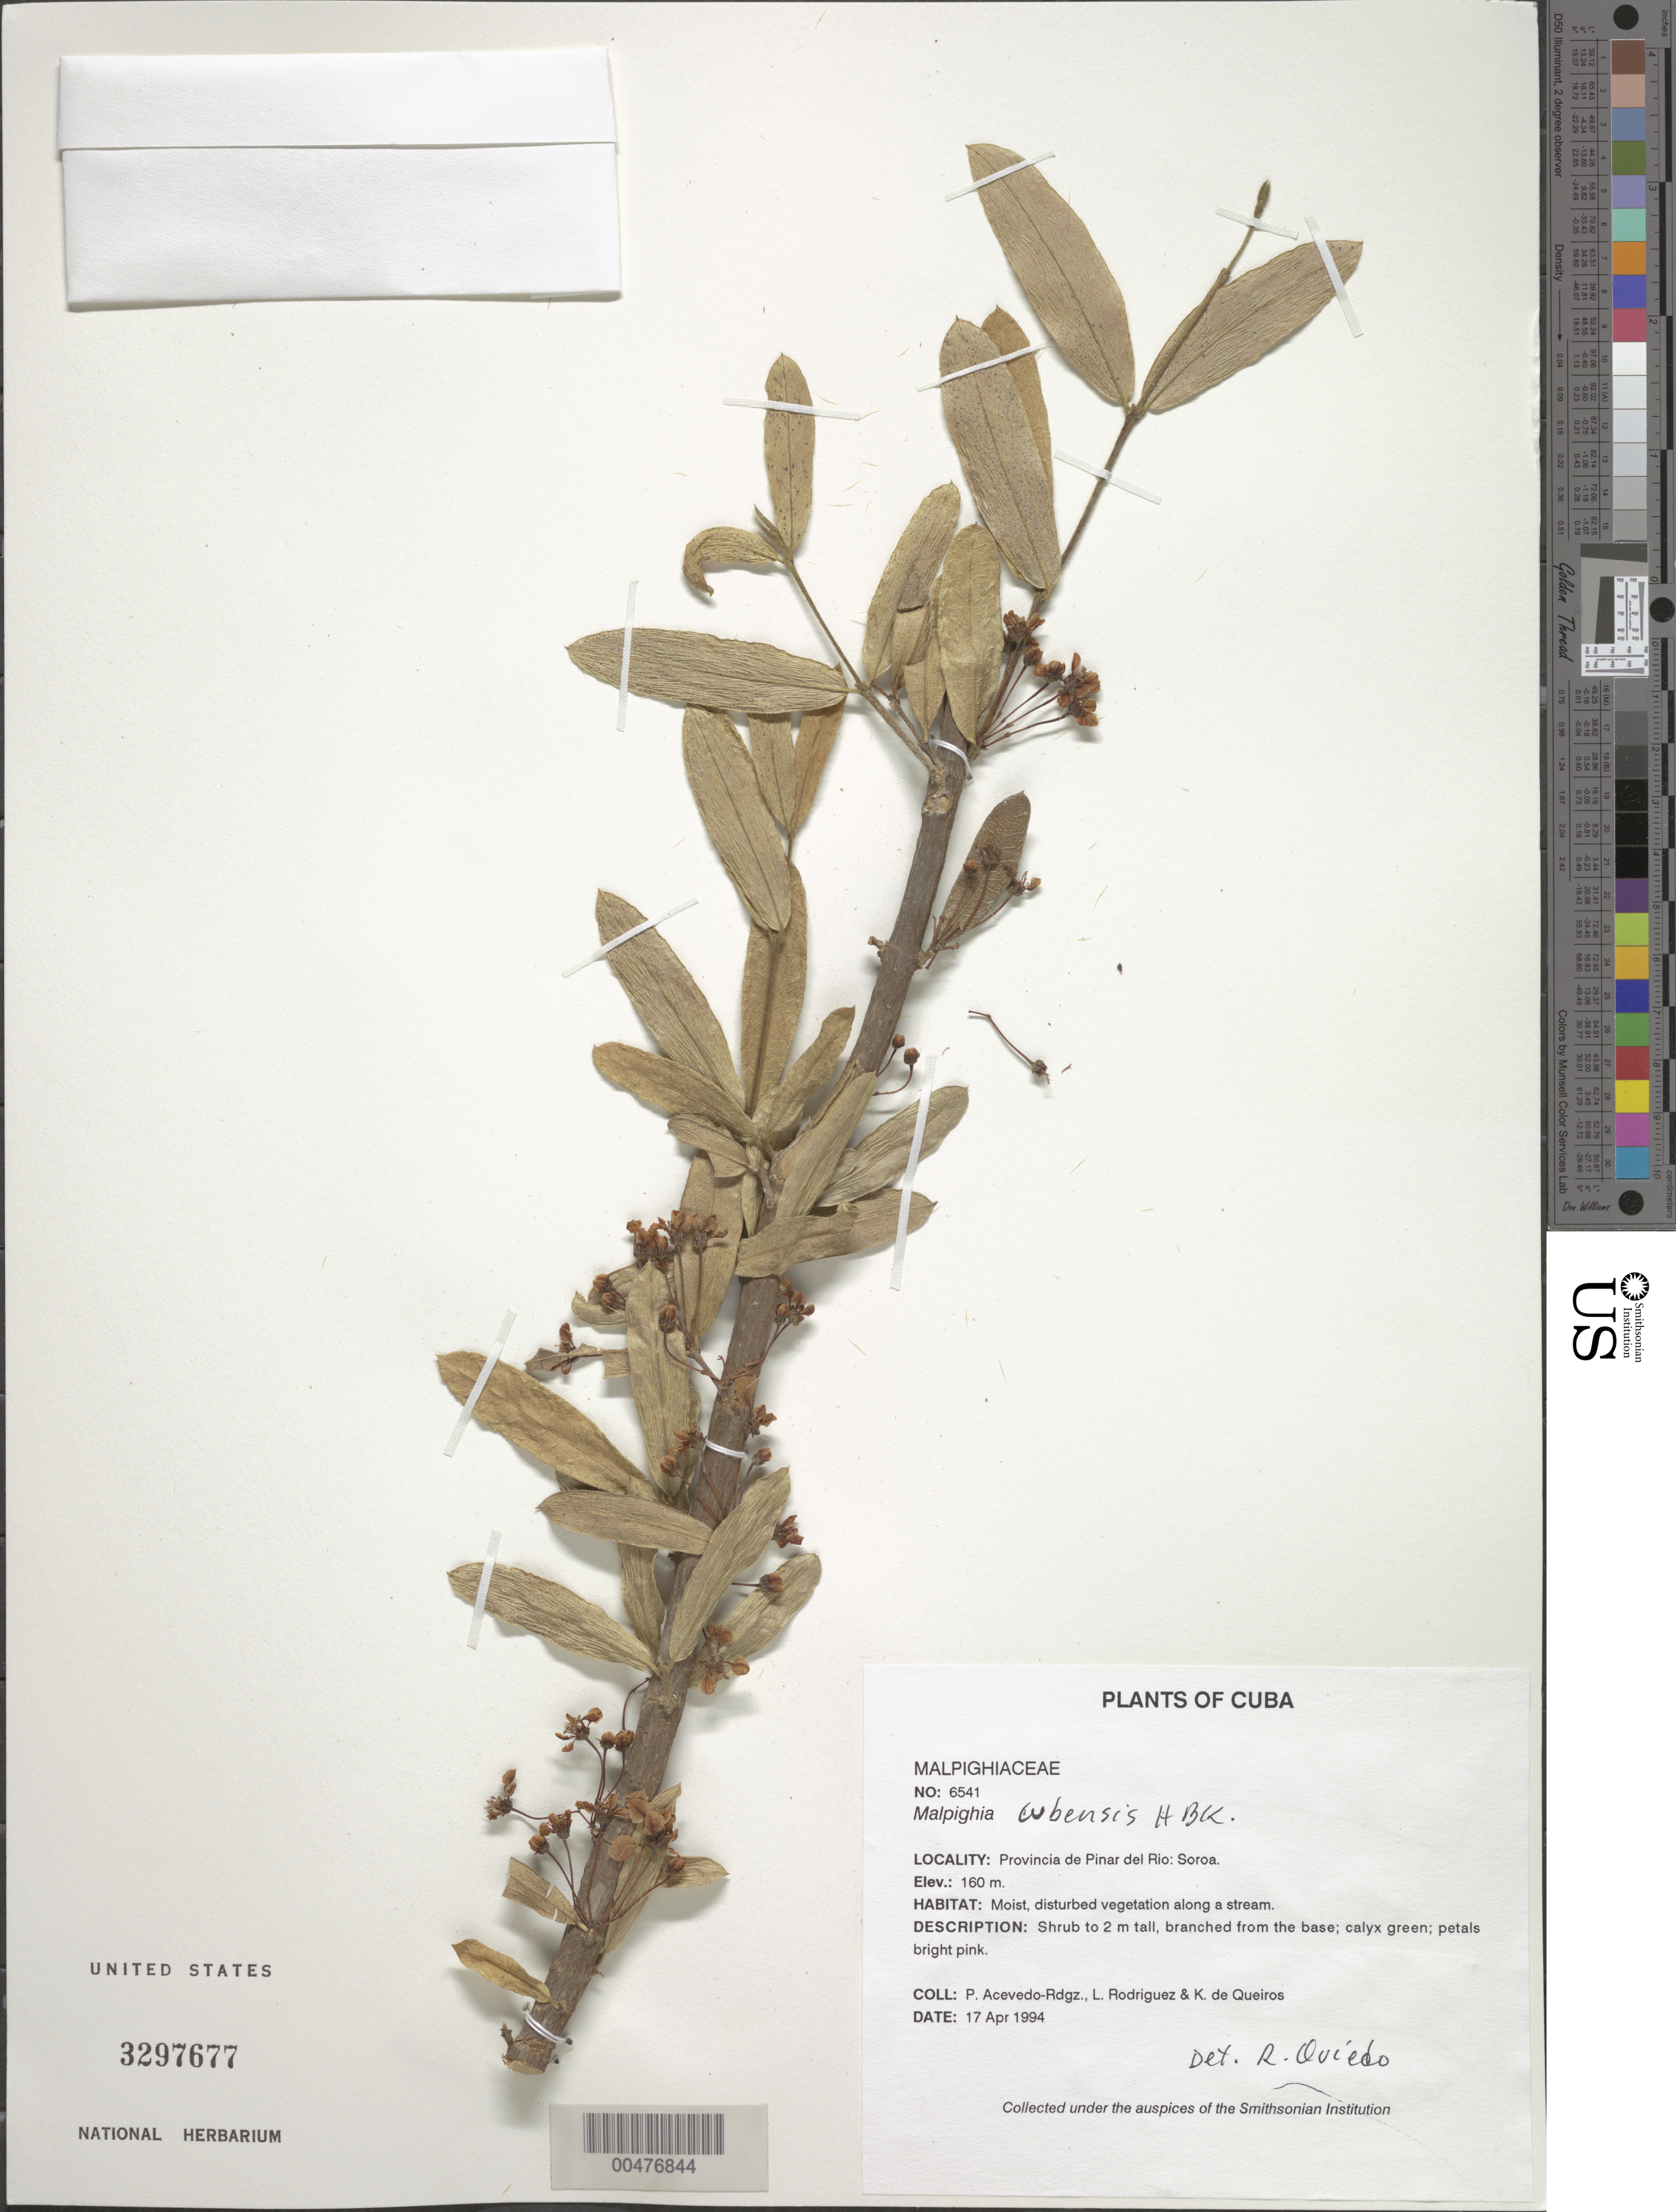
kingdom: Plantae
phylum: Tracheophyta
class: Magnoliopsida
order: Malpighiales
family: Malpighiaceae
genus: Malpighia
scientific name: Malpighia cubensis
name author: Kunth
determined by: Oviedo, R.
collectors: P. Acevedo-Rodr., L. Rodriguez & K. De Queiroz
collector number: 6541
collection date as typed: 17 Apr 1994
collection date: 1994-04-17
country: Cuba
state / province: Pinar del Rio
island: Cuba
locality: Provincia de Pinar del Río; Soroa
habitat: Moist, disturbed vegetation along a stream.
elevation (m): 160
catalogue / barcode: US 3297677